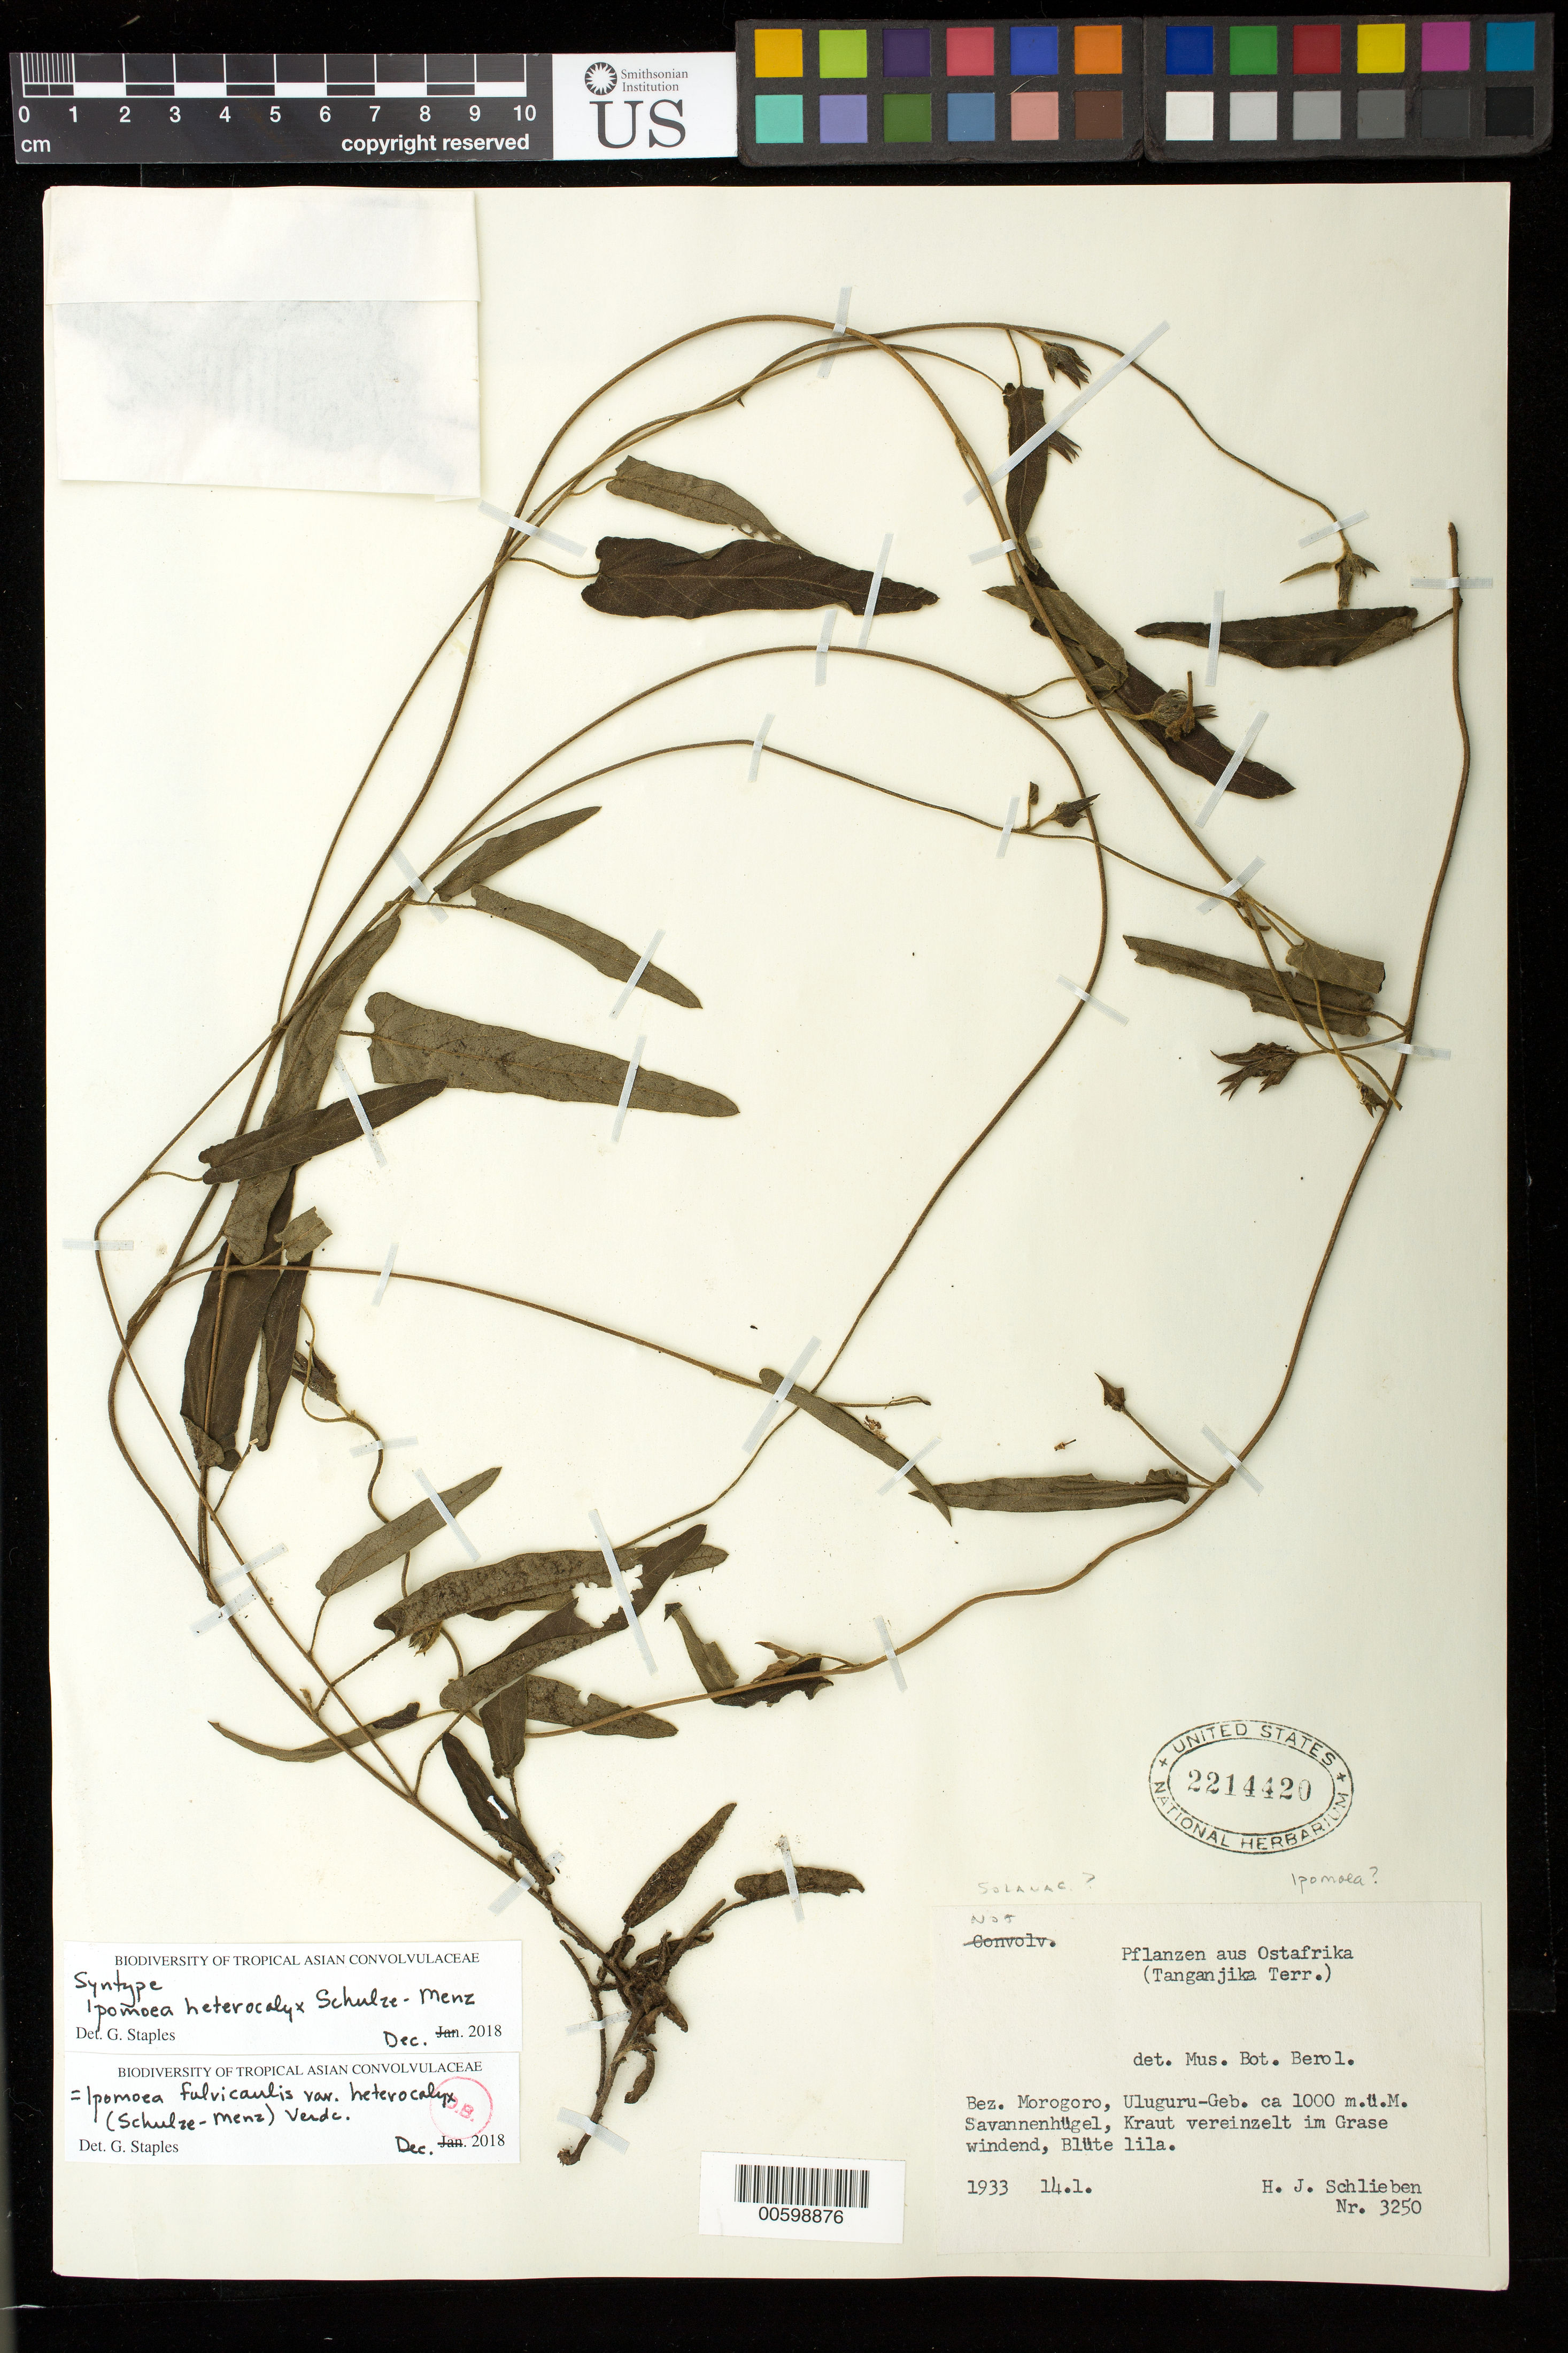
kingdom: Plantae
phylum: Tracheophyta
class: Magnoliopsida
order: Solanales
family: Convolvulaceae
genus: Ipomoea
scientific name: Ipomoea heterocalyx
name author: Schulze-Menz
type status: Syntype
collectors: H. J. Schlieben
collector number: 3250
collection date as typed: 14 Jan 1933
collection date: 1933-01-14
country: Tanzania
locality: Tanganjuka Terr. Bez. Morogoro, Uluguru-Geb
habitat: Savannenhugel, kraut vereinzelt im Grase windend, Blute lila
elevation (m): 1000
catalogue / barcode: US 2214420